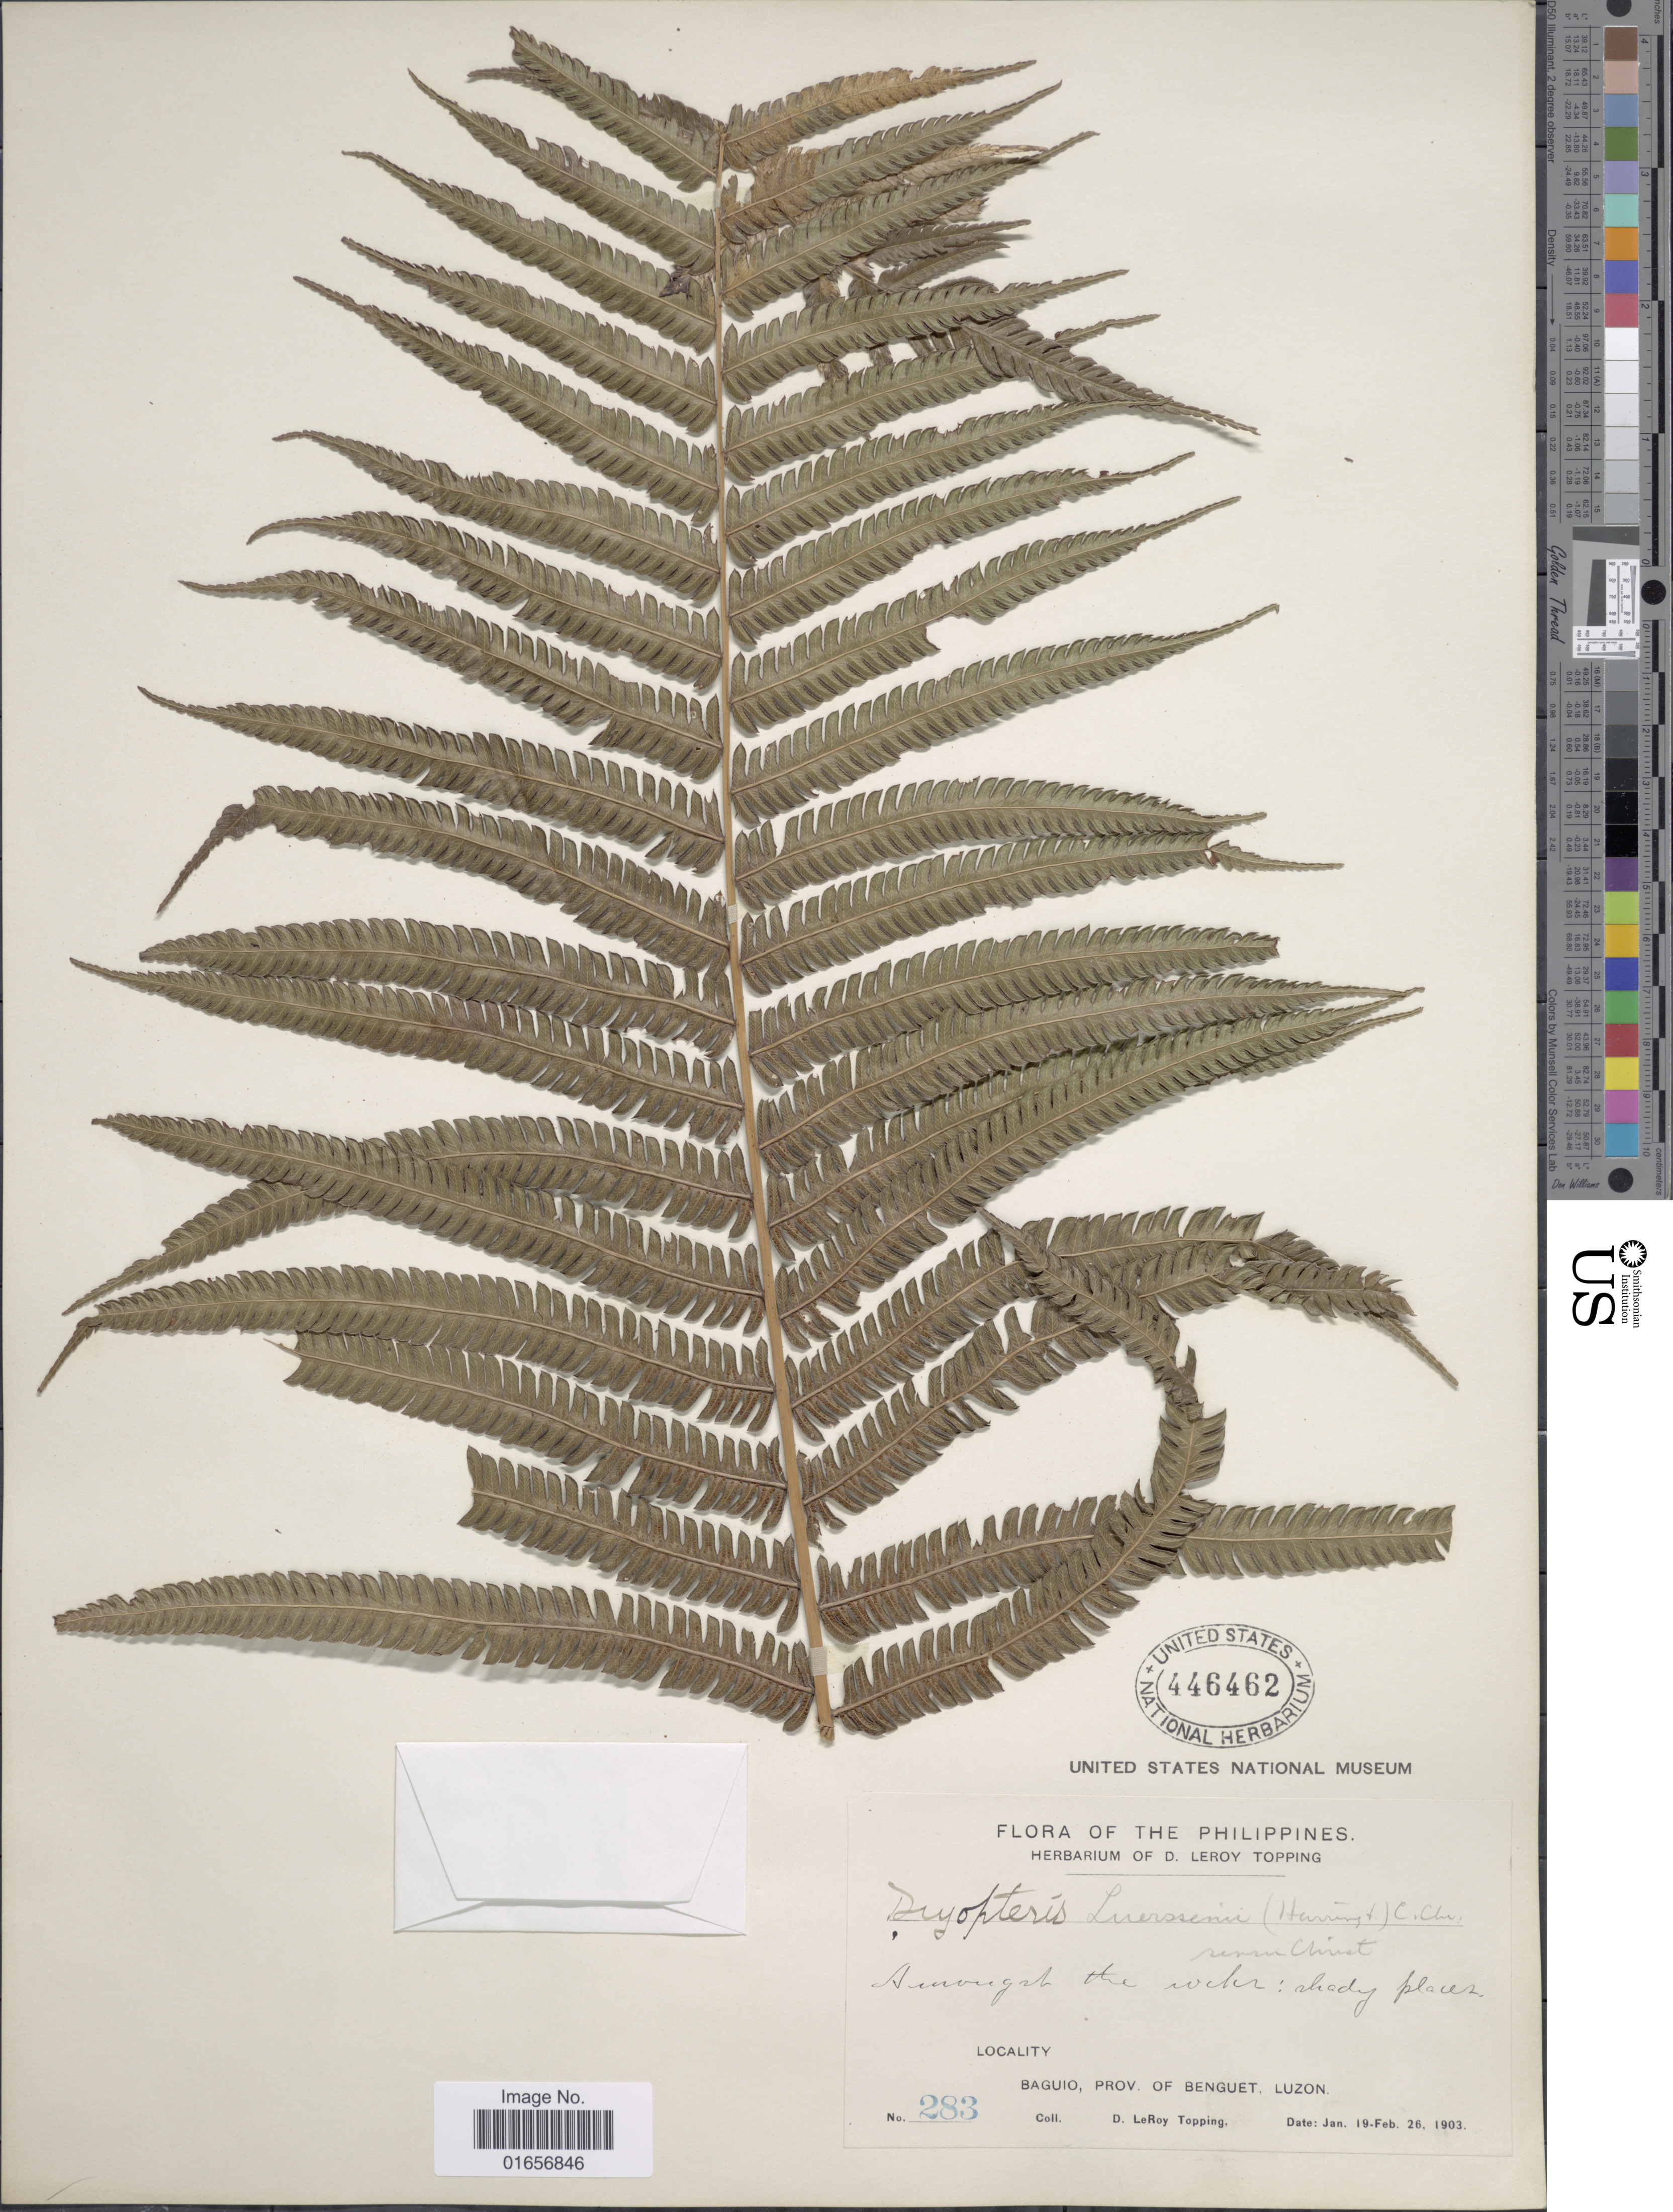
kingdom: Plantae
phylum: Tracheophyta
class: Polypodiopsida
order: Polypodiales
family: Thelypteridaceae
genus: Pseudocyclosorus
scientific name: Pseudocyclosorus tylodes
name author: (Kunze) Ching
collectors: D. L. Topping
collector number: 283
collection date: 1903-01-19/1903-02-26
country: Philippines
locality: Baguio, Prov. of Benguet, Luzon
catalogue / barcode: US 446462